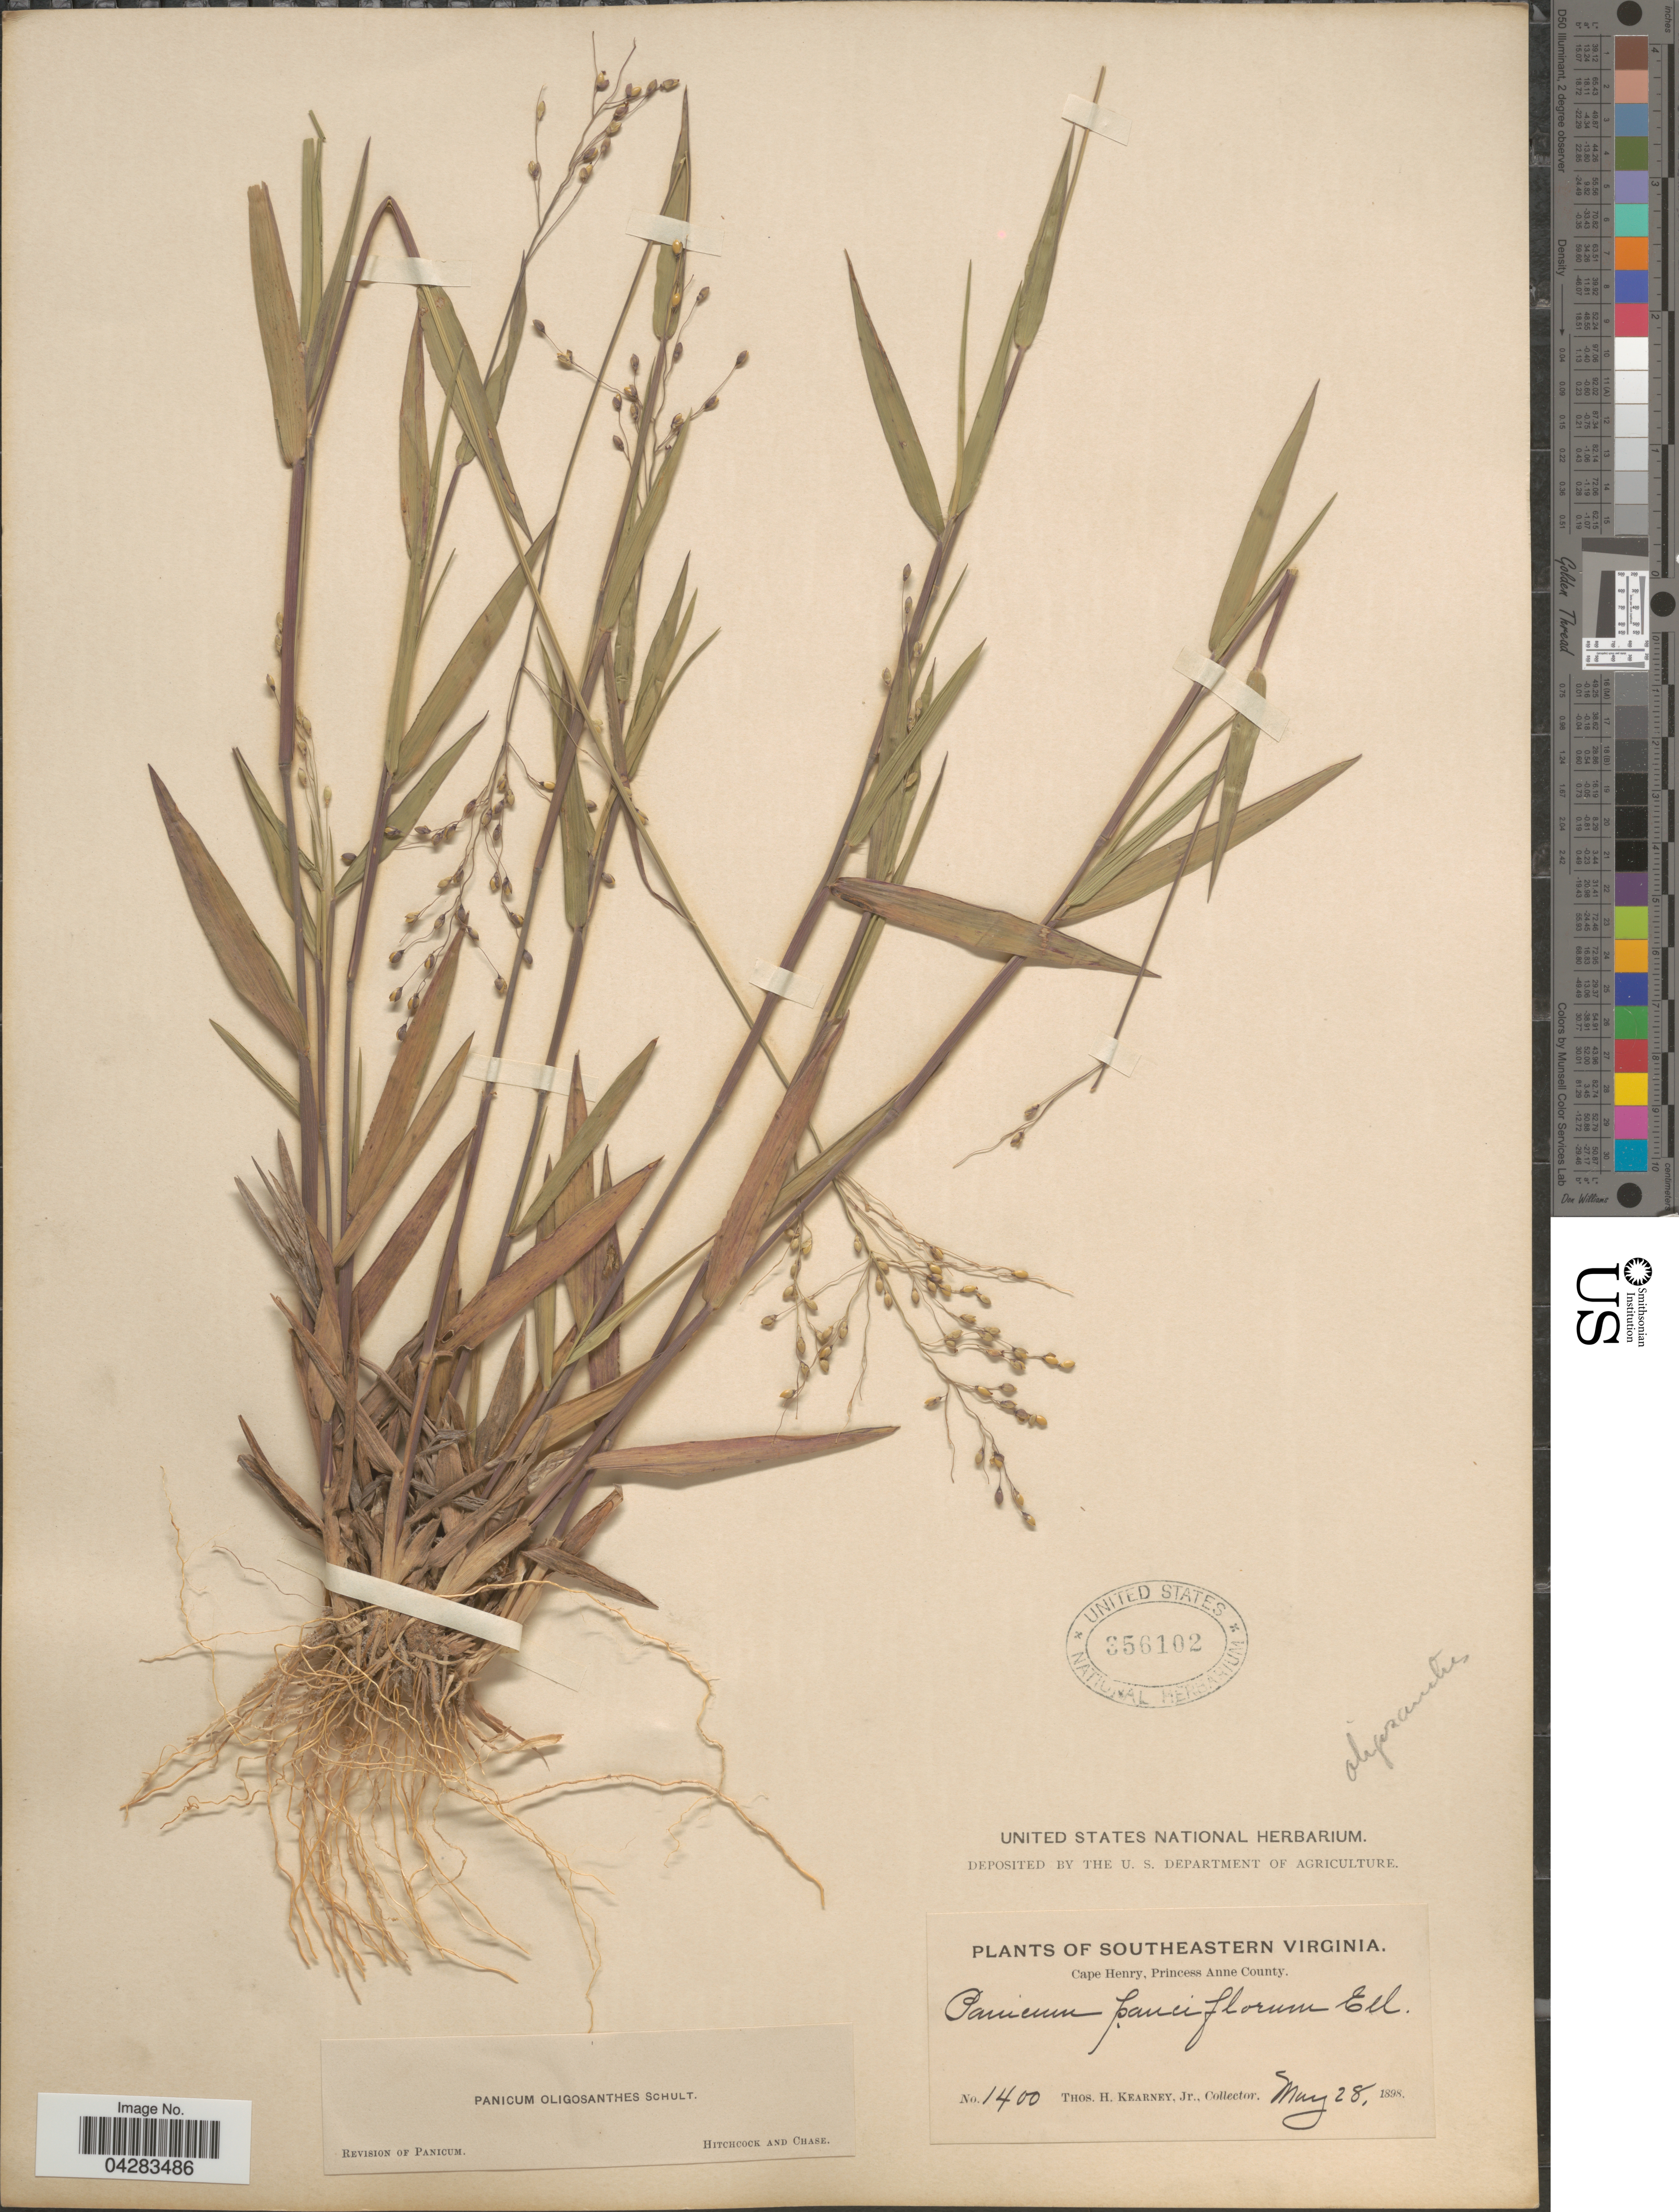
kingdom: Plantae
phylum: Tracheophyta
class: Liliopsida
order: Poales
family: Poaceae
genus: Dichanthelium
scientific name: Dichanthelium oligosanthes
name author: (Schult.) Gould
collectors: T. H. Kearney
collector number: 1400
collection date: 1898-05-28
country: United States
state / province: Virginia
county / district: City of Virginia Beach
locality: Southeastern Virginia. Cape Henry, Princess Anne (=historic county name) County.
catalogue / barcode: US 356102